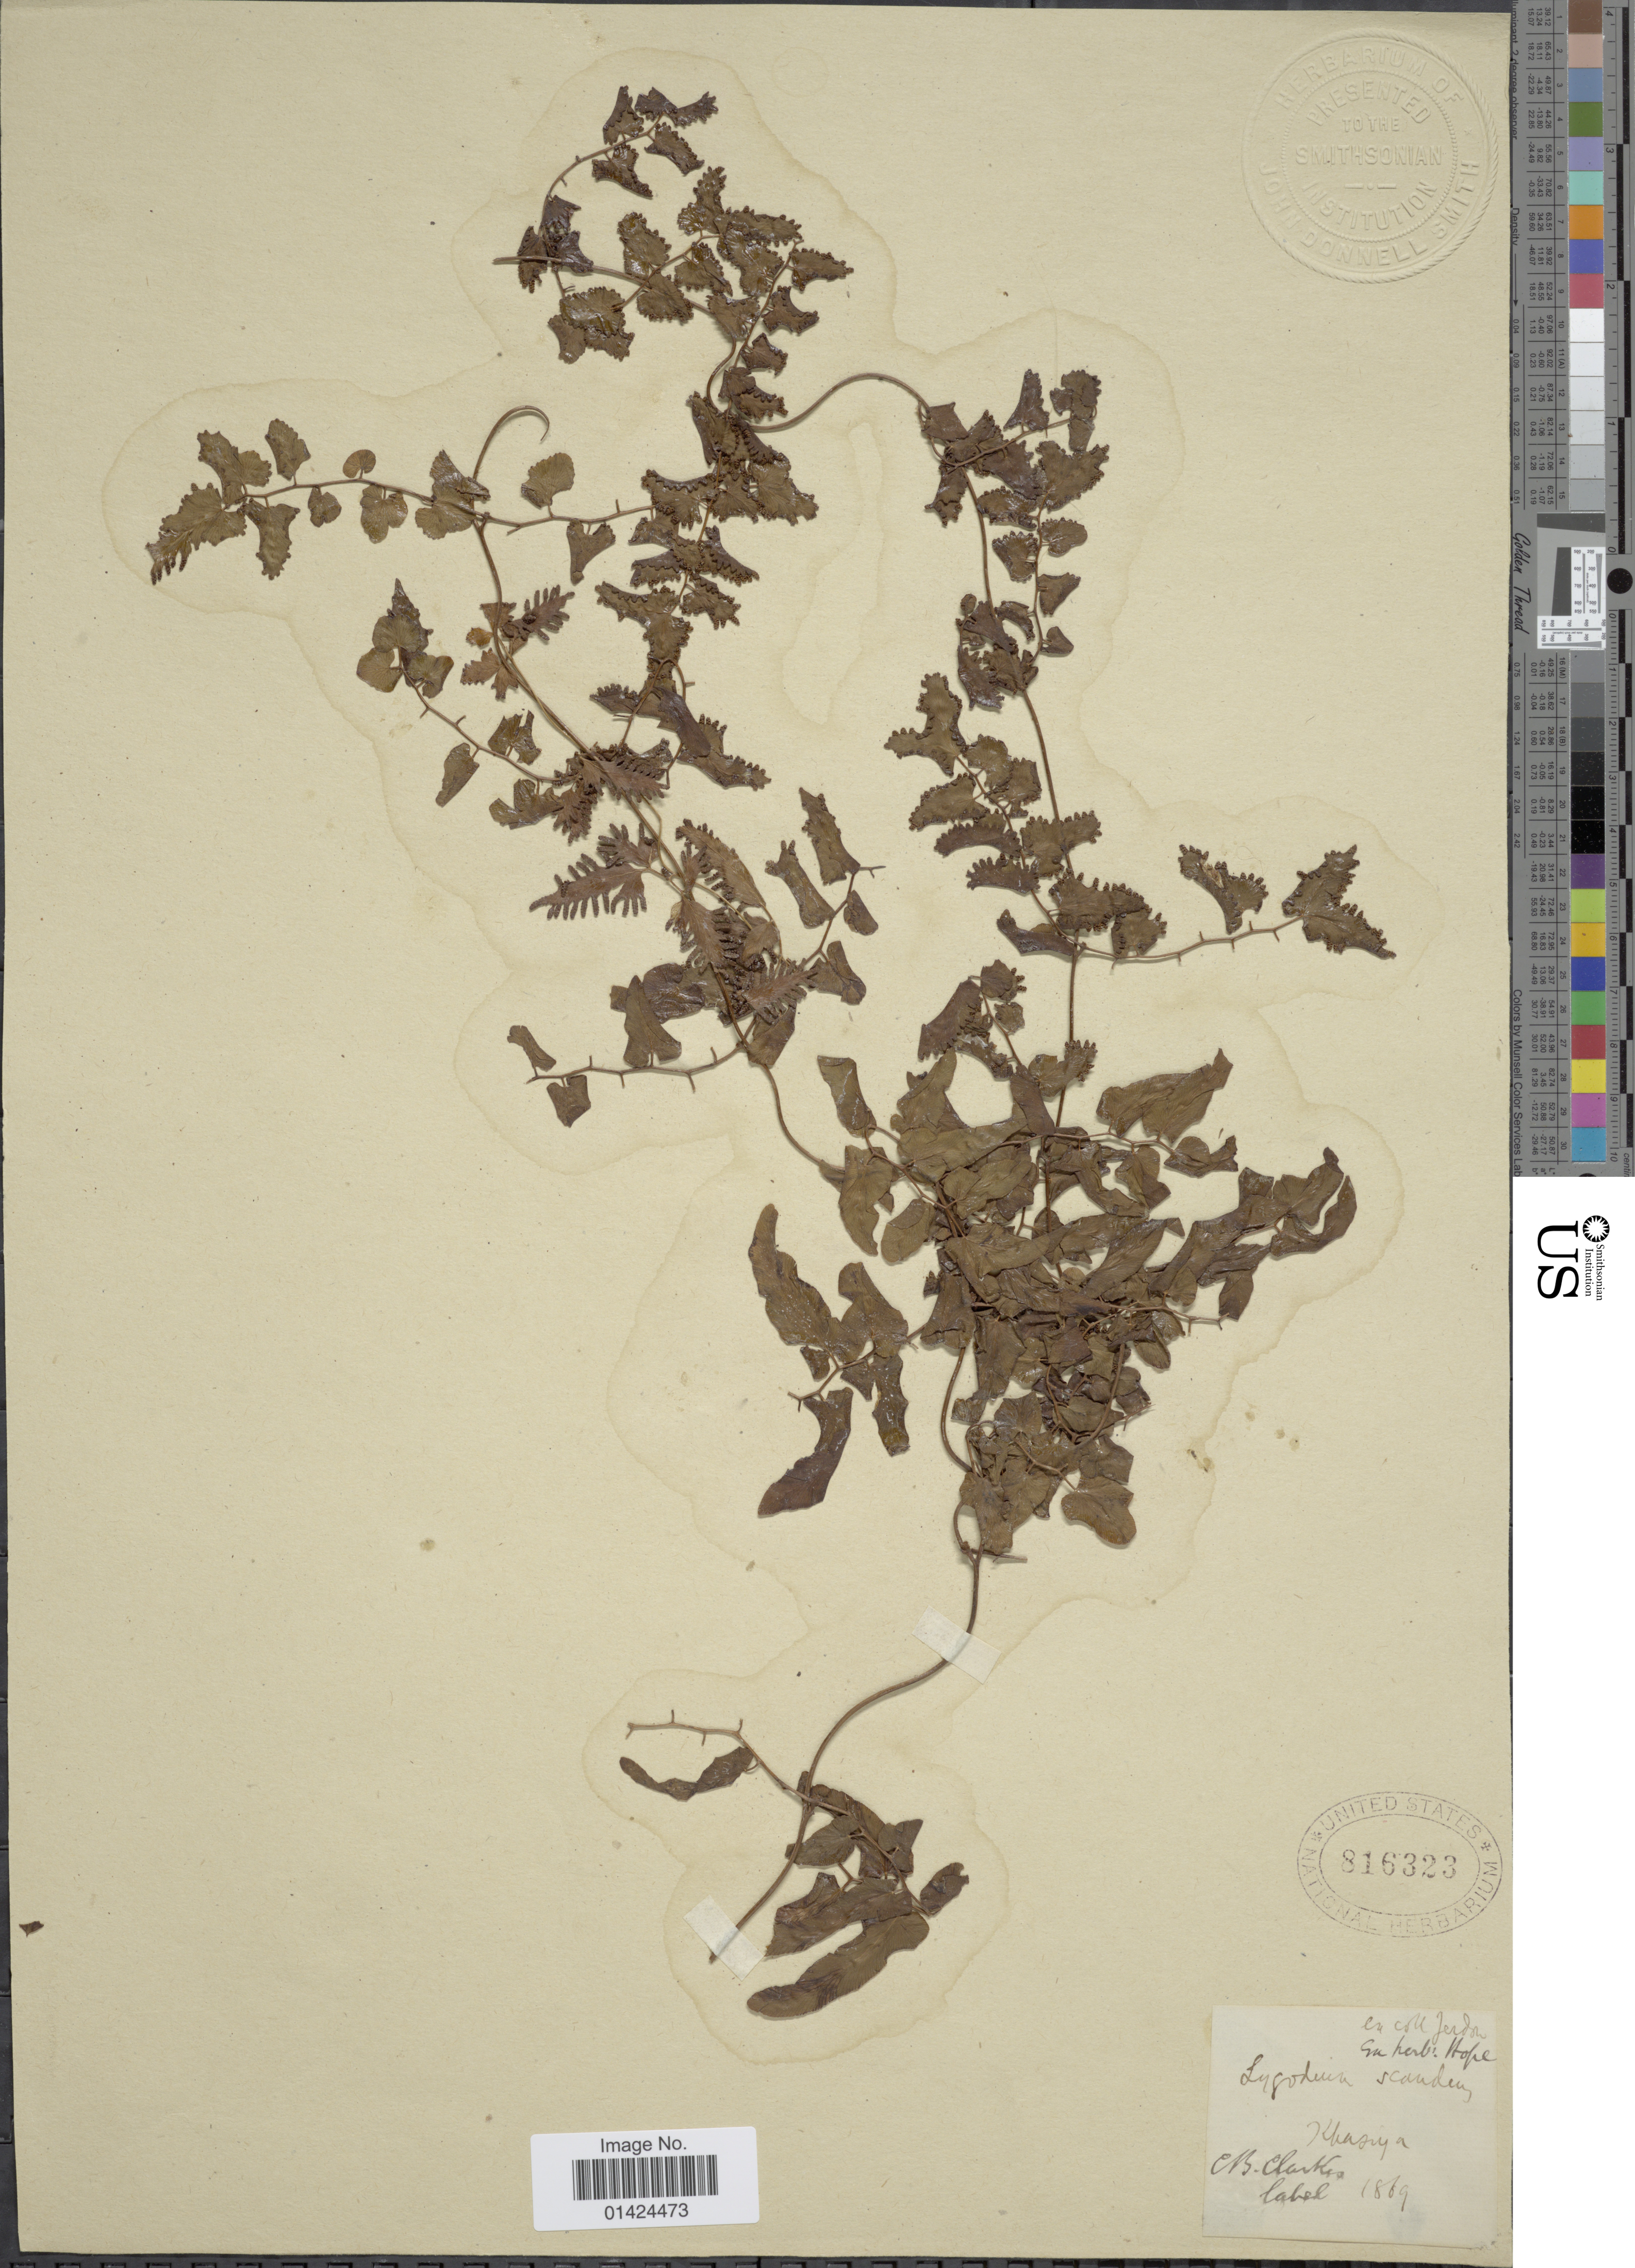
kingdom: Plantae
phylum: Tracheophyta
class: Polypodiopsida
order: Schizaeales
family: Lygodiaceae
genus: Lygodium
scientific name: Lygodium microphyllum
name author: (Cav.) R. Br.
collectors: C. B. Clarke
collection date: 1869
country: India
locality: Khasiya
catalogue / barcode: US 816323